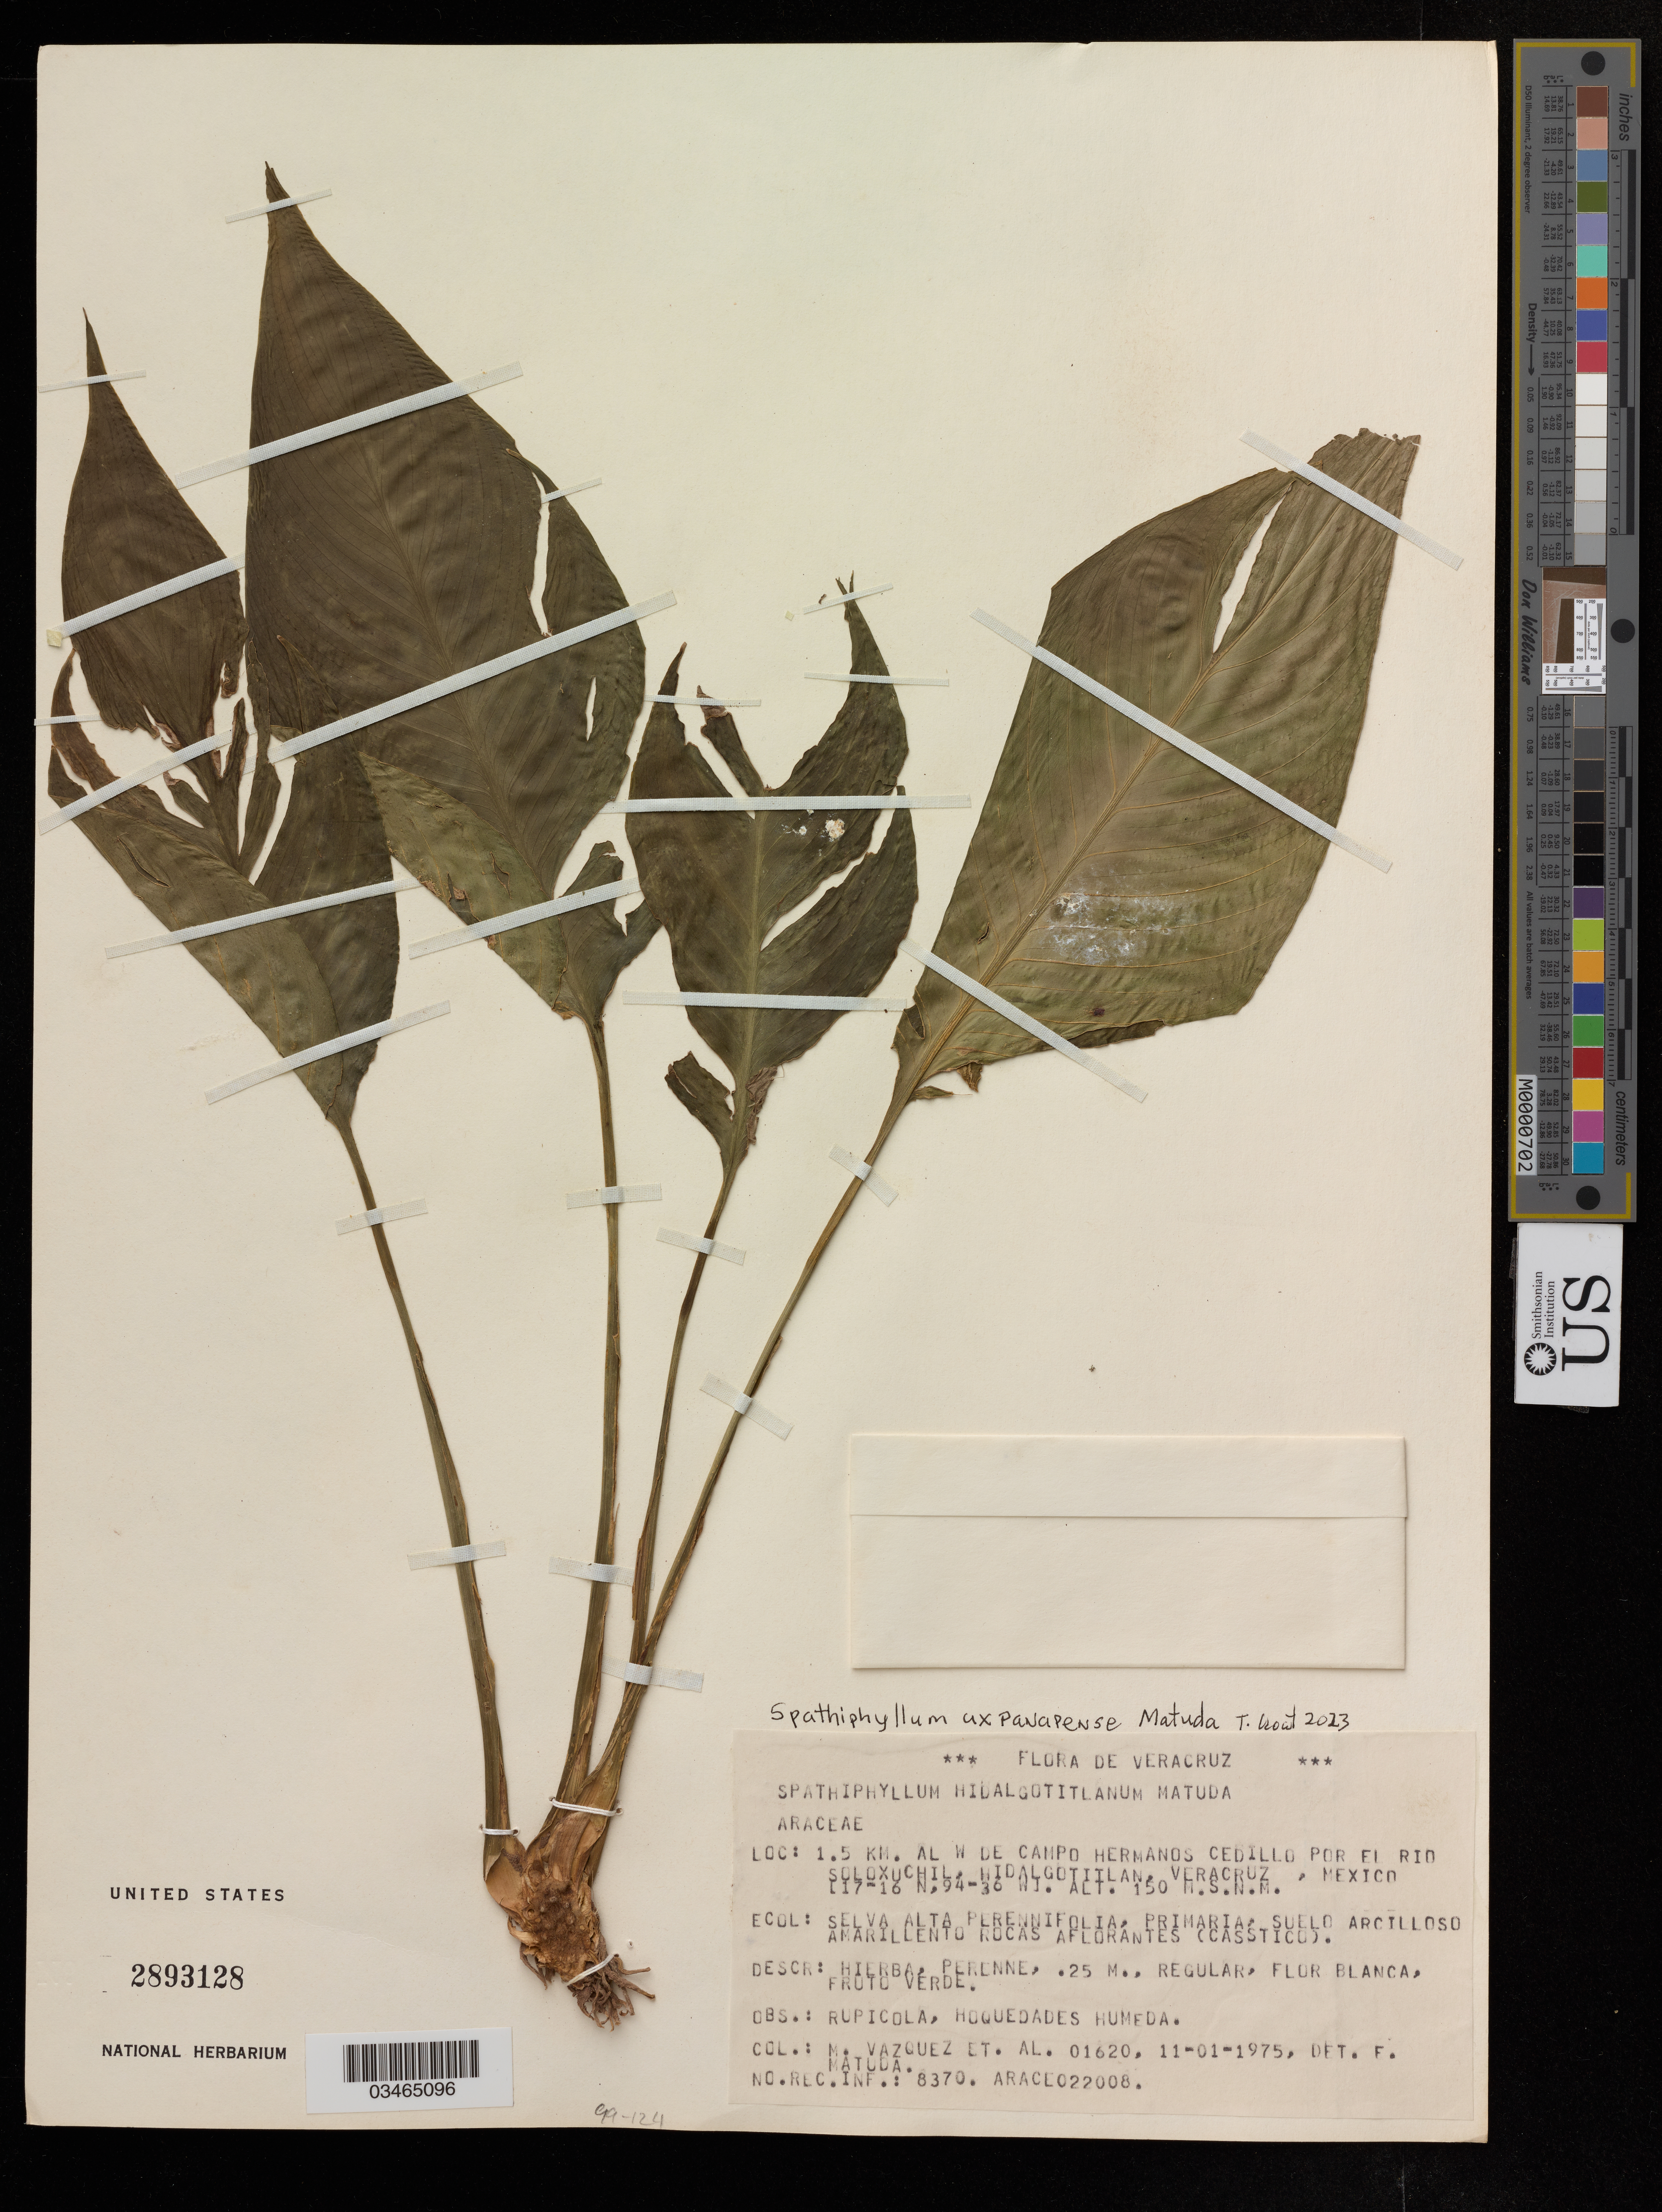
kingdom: Plantae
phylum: Tracheophyta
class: Liliopsida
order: Alismatales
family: Araceae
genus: Spathiphyllum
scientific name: Spathiphyllum uspanapaense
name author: Matuda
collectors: M. Vázquez & et al.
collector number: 01620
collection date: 1975-01-11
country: Mexico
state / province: Veracruz Llave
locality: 1.5 Km. Al W de Campo Hermanos Cedillo por el Rio Soloxuchil, Hidalgotitlan, Veracruz, Mexico.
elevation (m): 150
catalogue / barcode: US 2893128